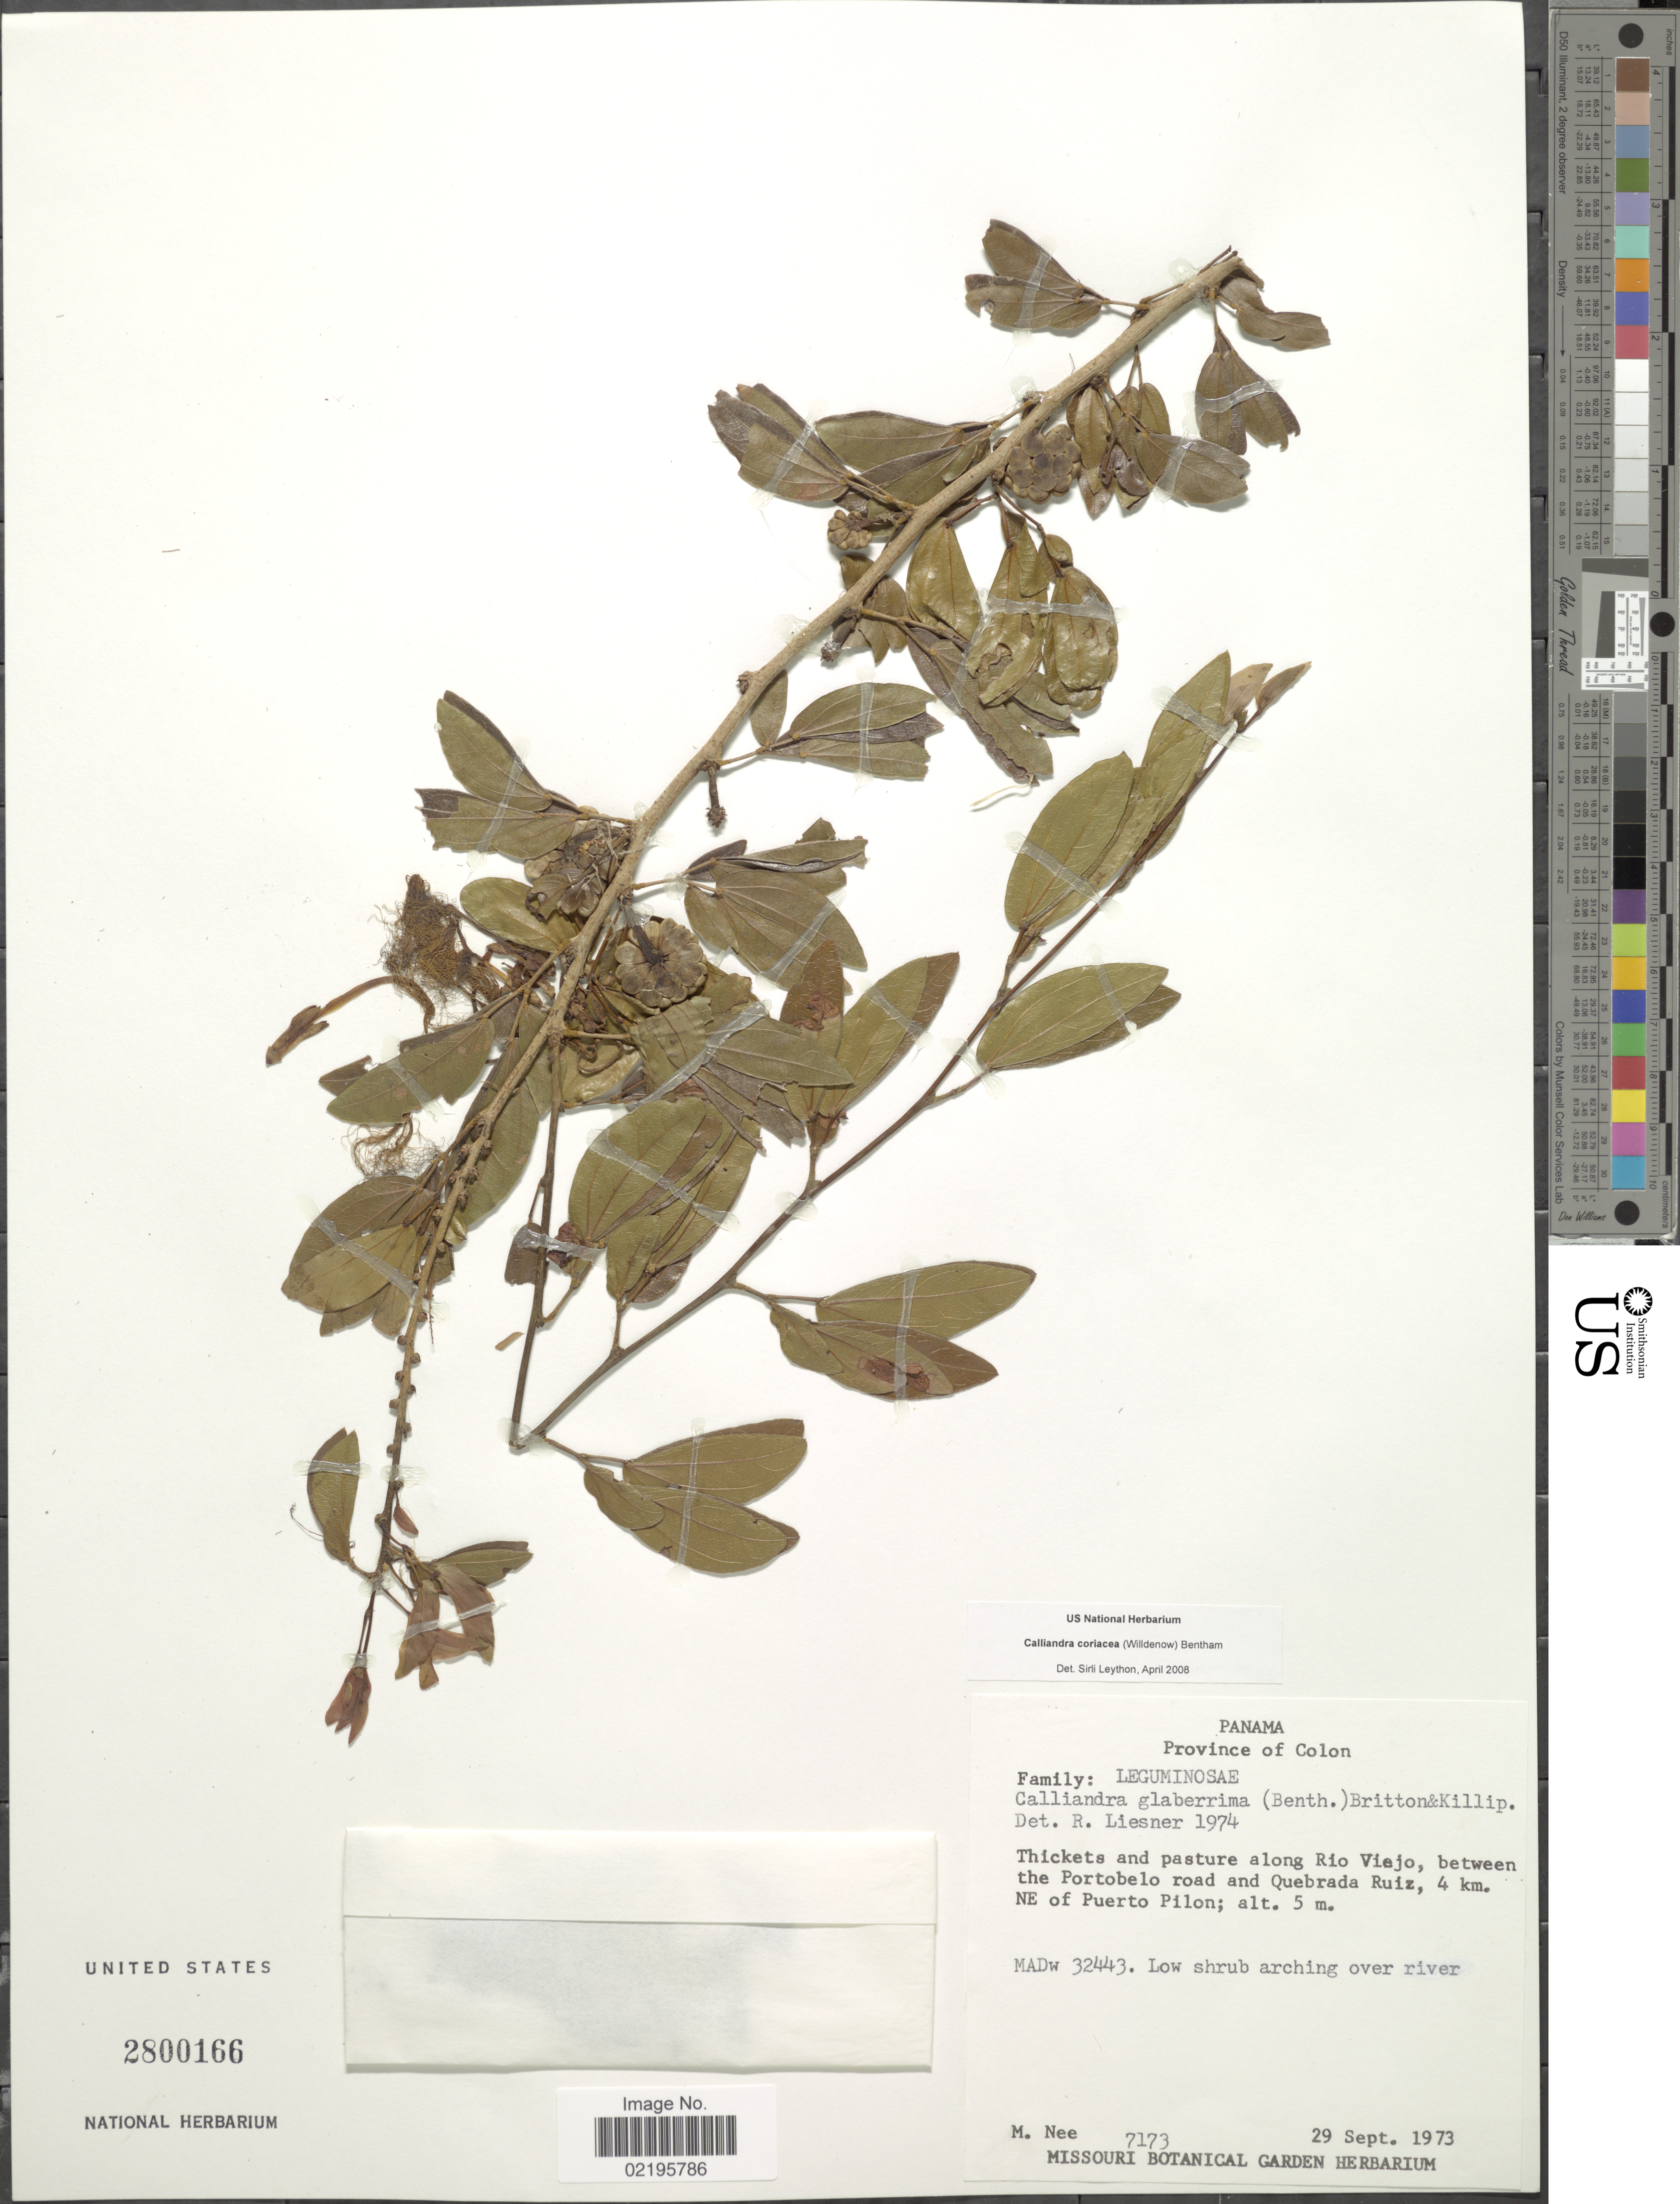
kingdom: Plantae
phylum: Tracheophyta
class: Magnoliopsida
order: Fabales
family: Fabaceae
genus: Calliandra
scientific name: Calliandra coriacea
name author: (Humb. & Bonpl. ex Willd.) Benth.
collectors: M. Nee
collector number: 7173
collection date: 1973-09-29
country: Panama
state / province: Colón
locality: Thcikets and pasture along Rio Viejo, between the Portobelo road and Quebrada Ruiz, 4 km. NE of Puerto Pilon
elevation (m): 5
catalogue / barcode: US 2800166